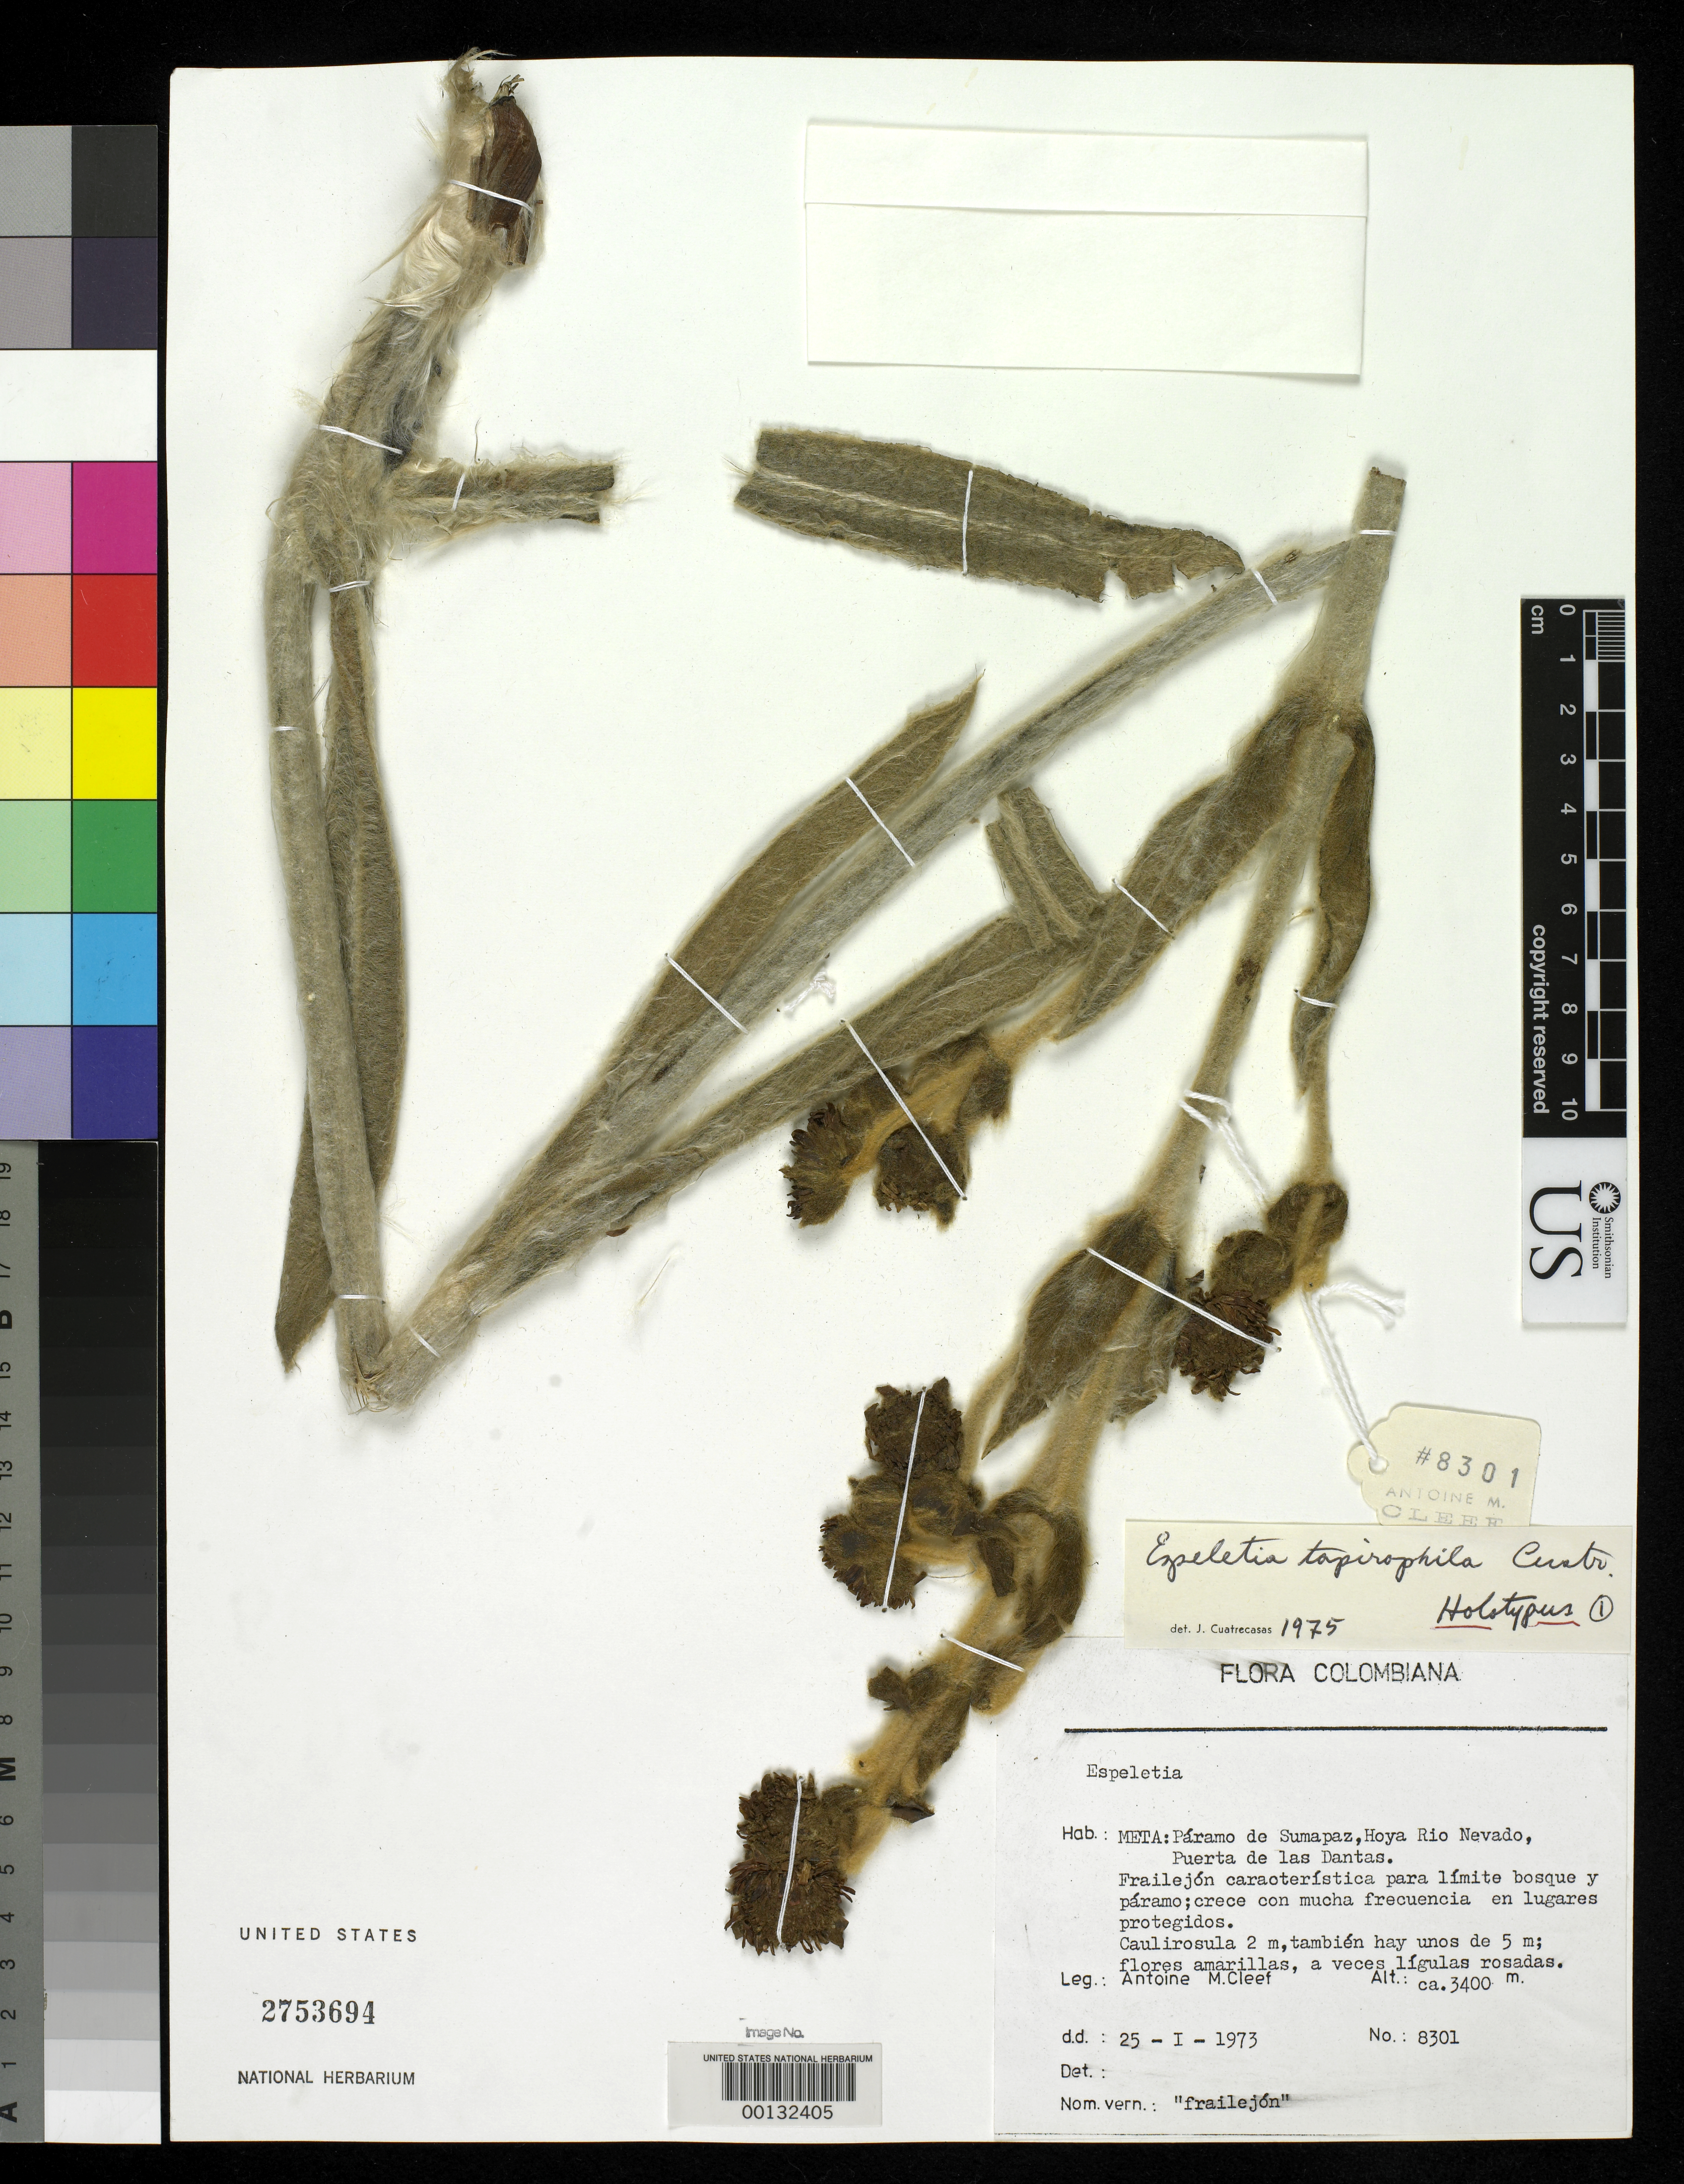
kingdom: Plantae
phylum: Tracheophyta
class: Magnoliopsida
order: Asterales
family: Asteraceae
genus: Espeletia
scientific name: Espeletia tapirophila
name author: Cuatrec.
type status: Holotype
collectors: A. M. Cleef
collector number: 8301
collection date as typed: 25 Jan 1973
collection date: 1973-01-25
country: Colombia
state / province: Meta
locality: Páramo de Sumapaz, Hoya Rio Nevada, Puerta de Las Dantas.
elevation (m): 3400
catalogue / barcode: US 2753694